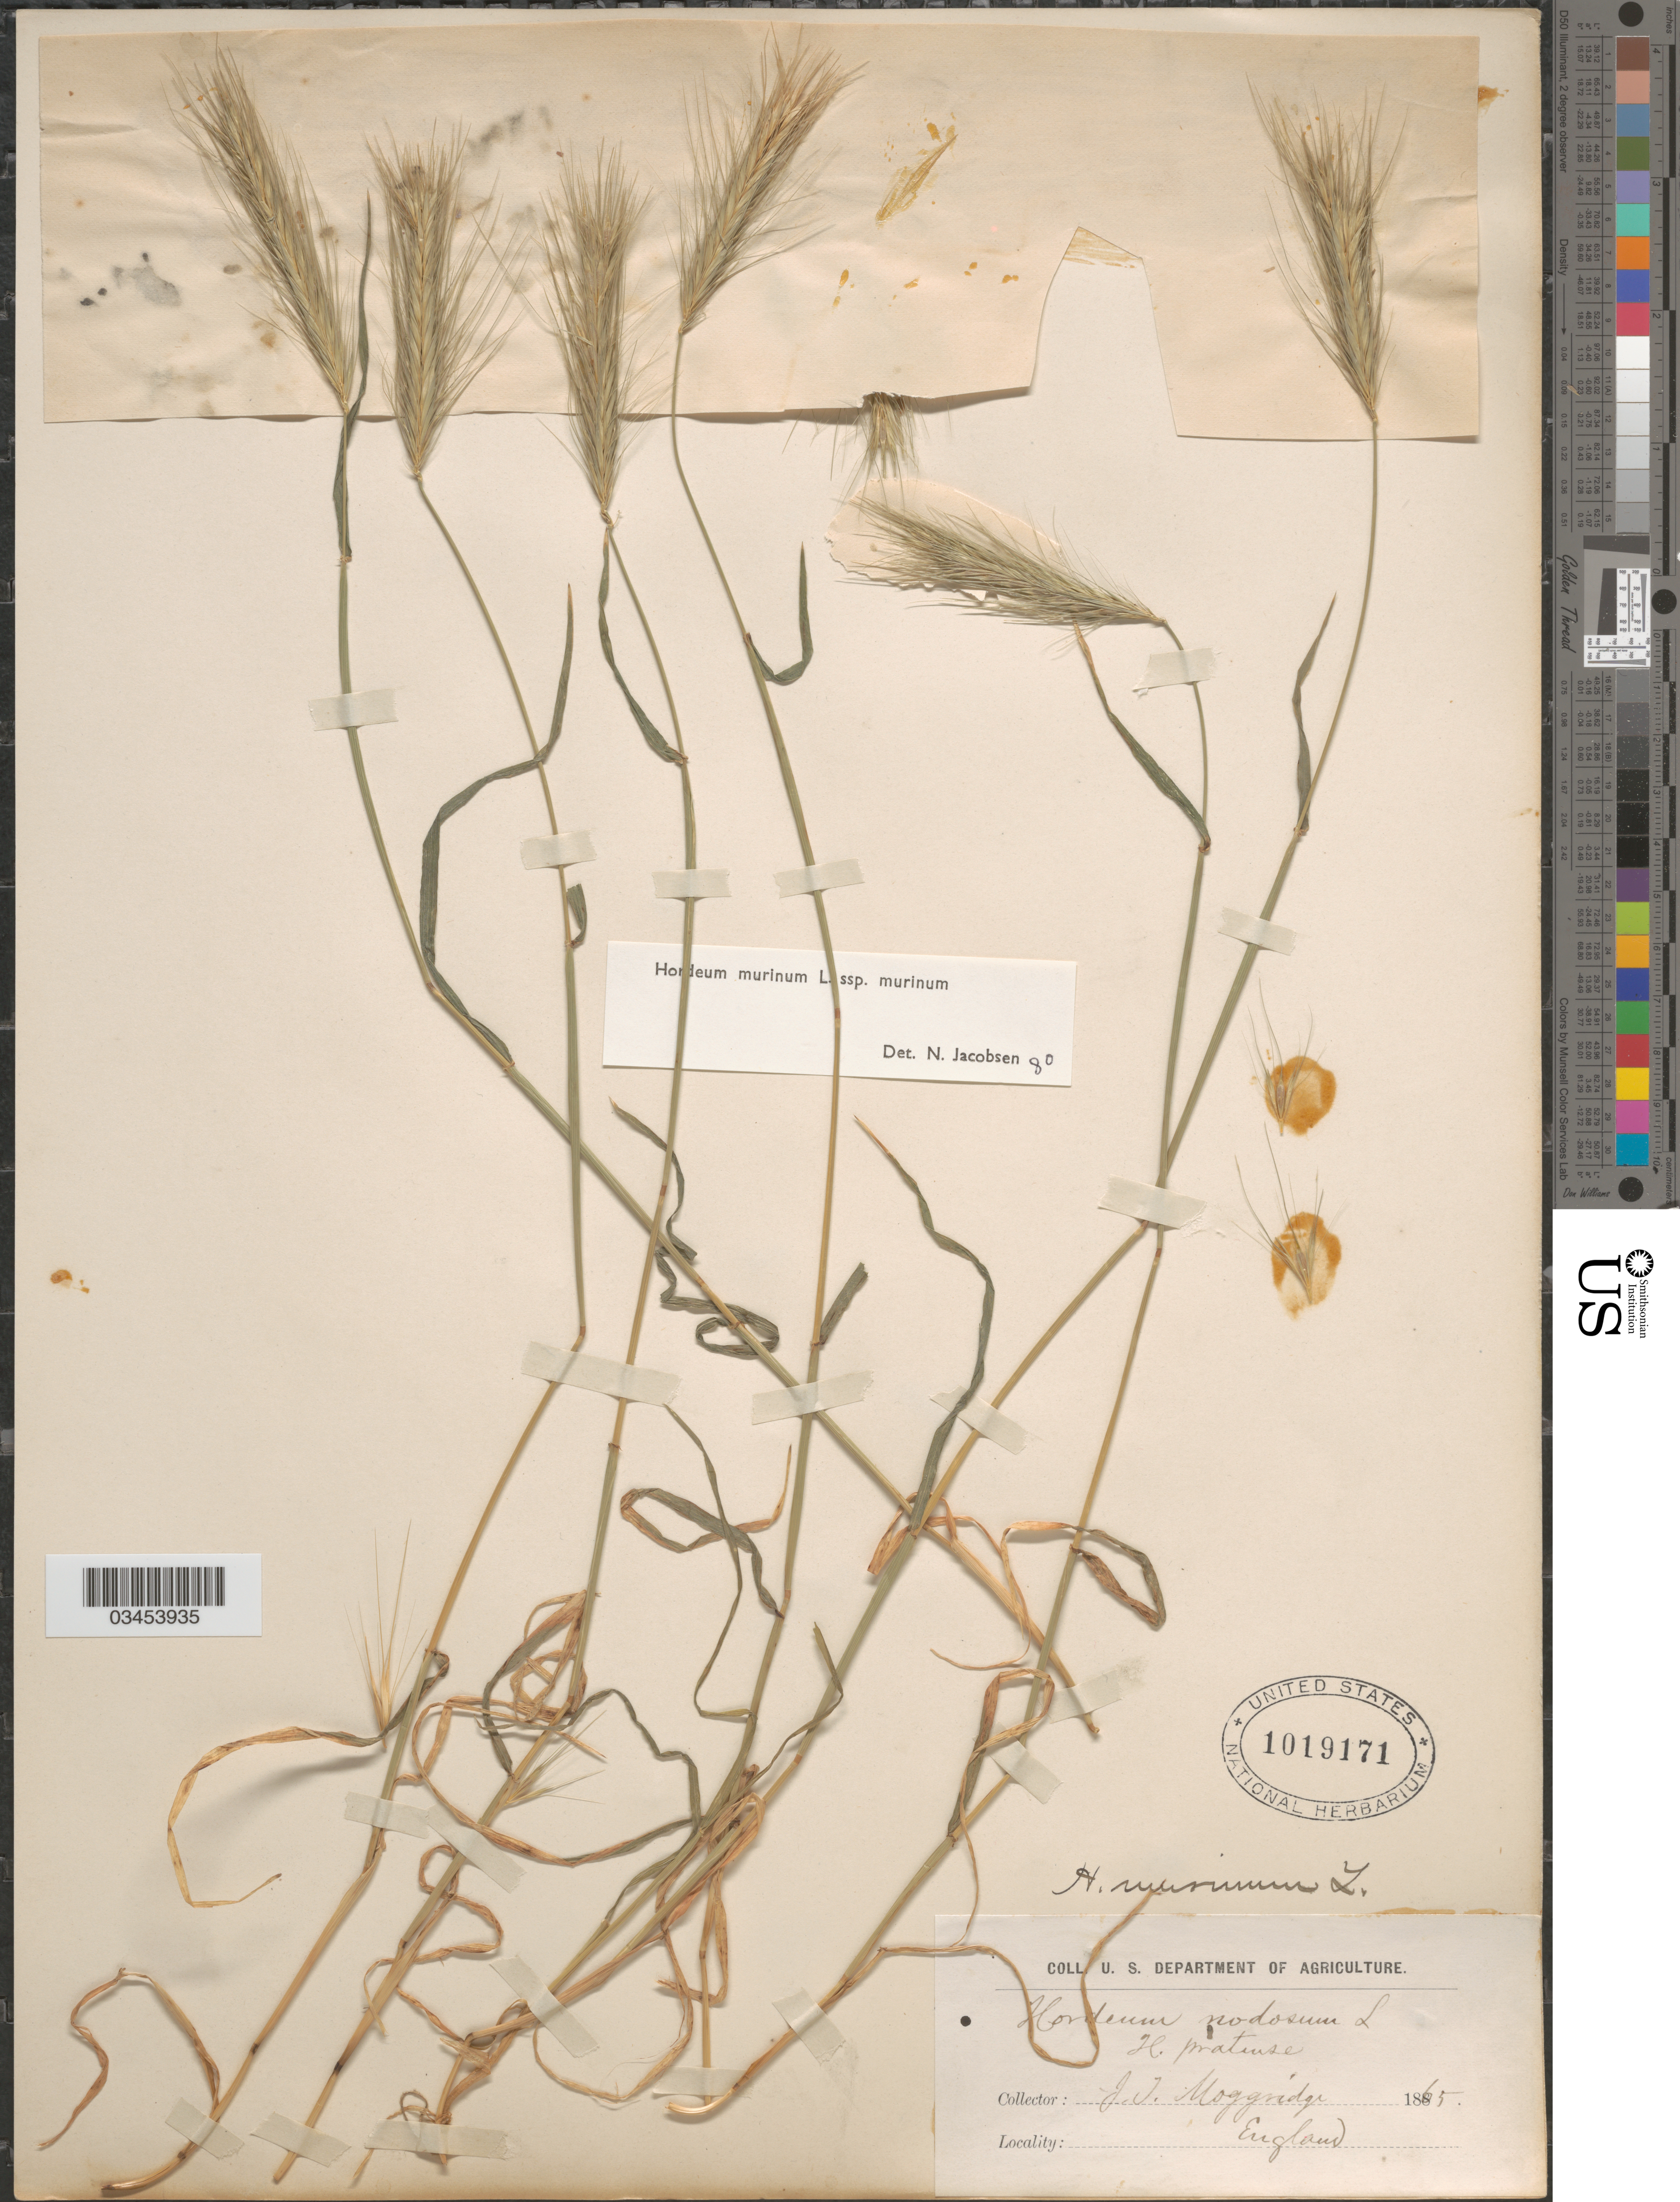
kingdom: Plantae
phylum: Tracheophyta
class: Liliopsida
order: Poales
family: Poaceae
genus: Hordeum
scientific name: Hordeum murinum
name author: L.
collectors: J. T. Moggridge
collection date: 1865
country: United Kingdom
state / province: England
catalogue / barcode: US 1019171